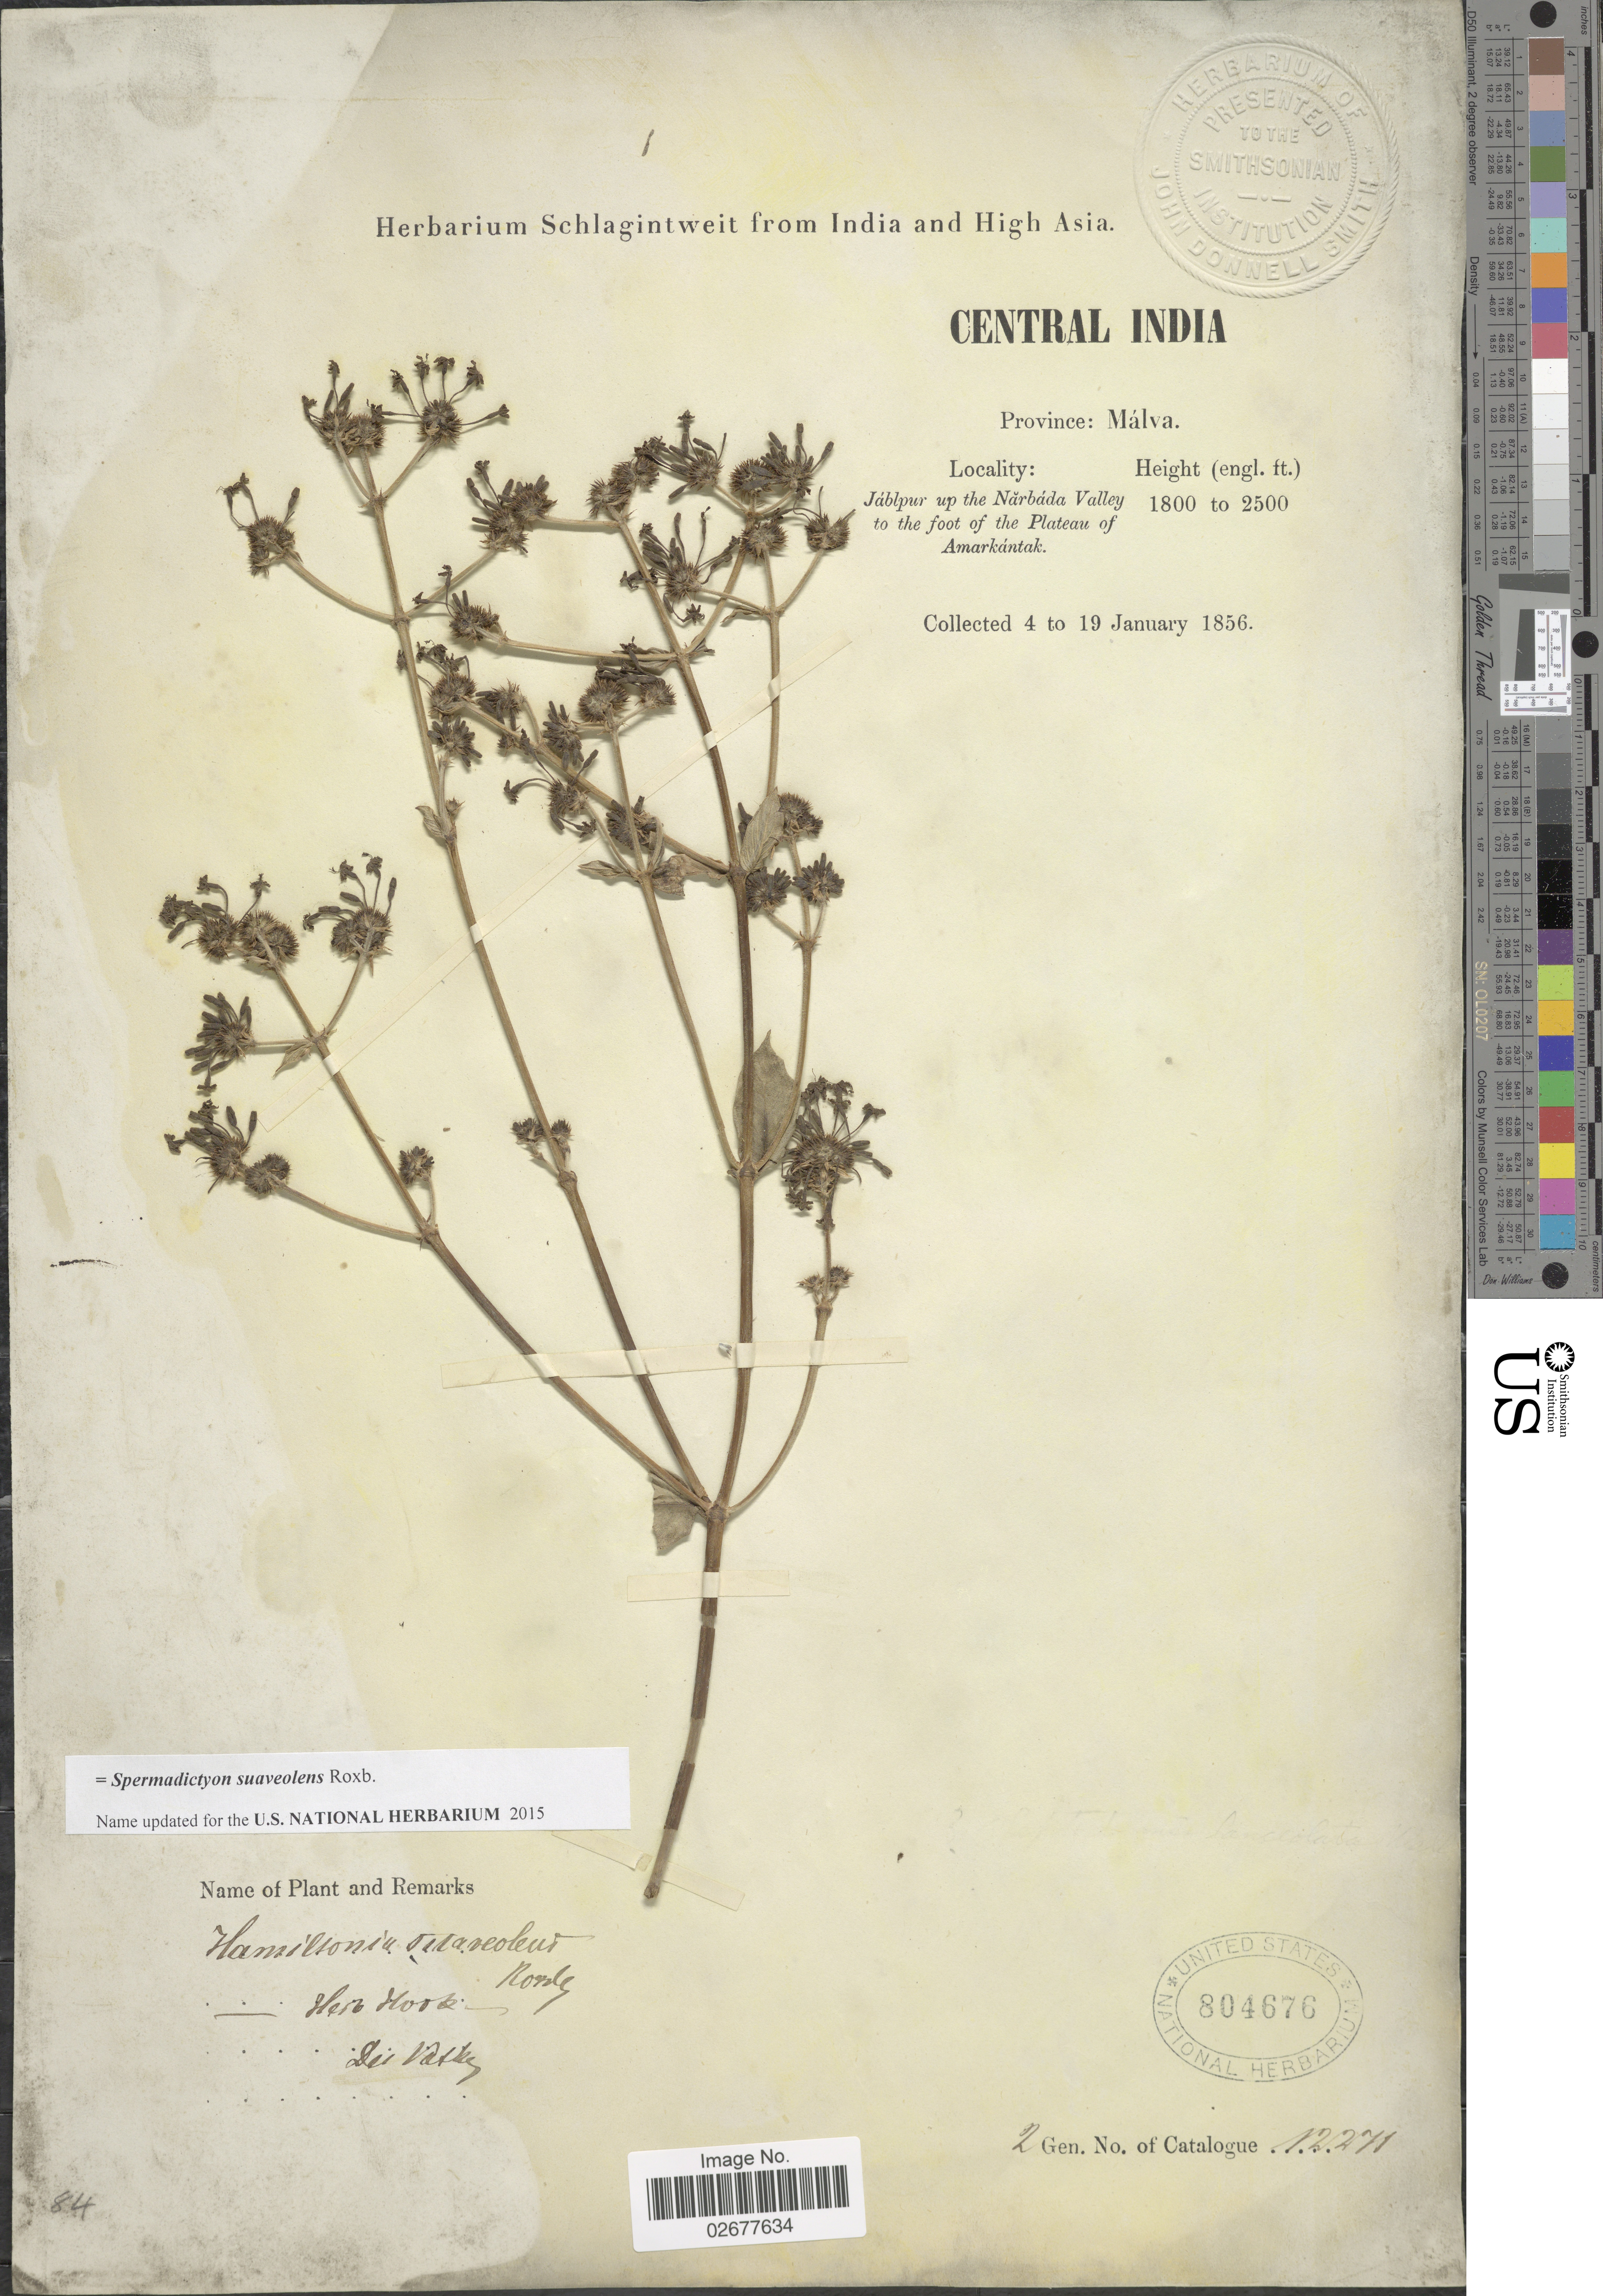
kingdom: Plantae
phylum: Tracheophyta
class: Magnoliopsida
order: Gentianales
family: Rubiaceae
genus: Spermadictyon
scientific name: Spermadictyon suaveolens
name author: Roxb.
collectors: ex herb. Schlagintweit from India and High Asia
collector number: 12271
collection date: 1856-01-04/1856-01-19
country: India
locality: Central India. Province: Malva. Jablpur up the Narbada Valley to the foot of the Plateau of Amarkantak.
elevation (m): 549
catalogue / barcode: US 804676